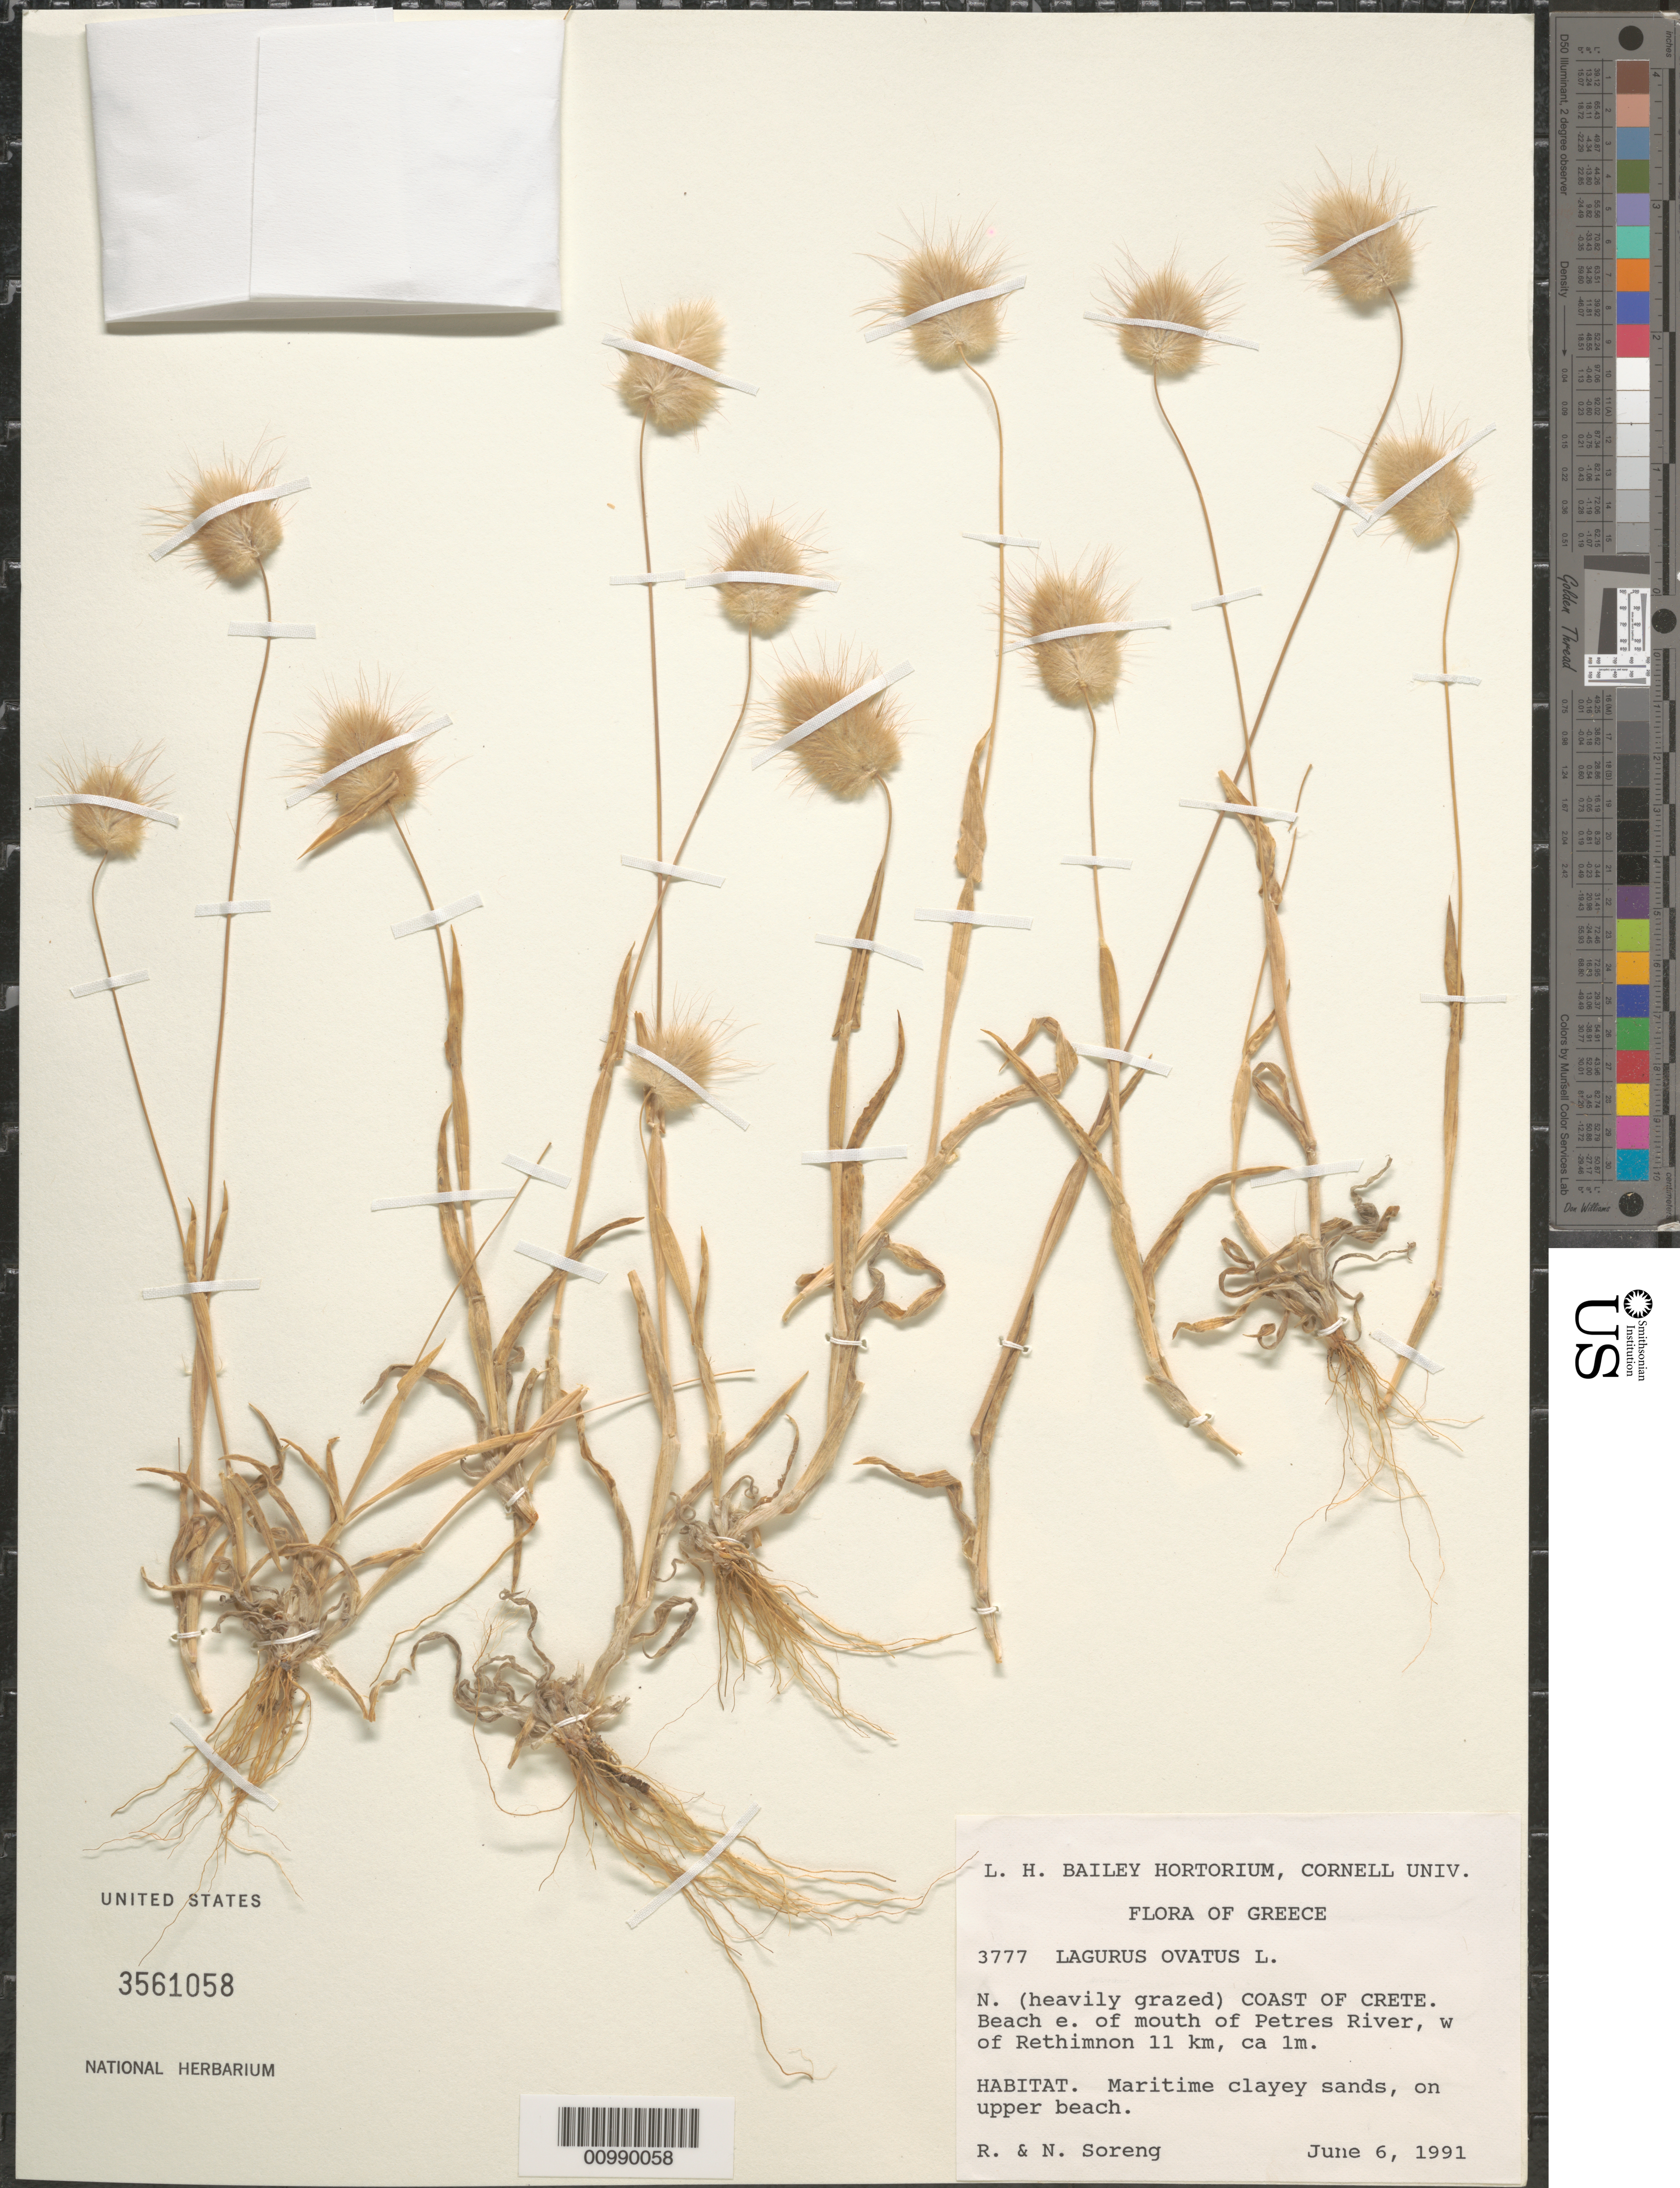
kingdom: Plantae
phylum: Tracheophyta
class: Liliopsida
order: Poales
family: Poaceae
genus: Lagurus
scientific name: Lagurus ovatus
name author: L.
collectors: R. J. Soreng & N. L. Soreng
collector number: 3777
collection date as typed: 06 Jun 1991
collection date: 1991-06-06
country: Greece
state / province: Crete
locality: N coast. Beach E of mouth of Petres River, W of Rethimnon 11 km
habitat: Maritime clayey sands, on upper beach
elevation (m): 1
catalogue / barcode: US 3561058